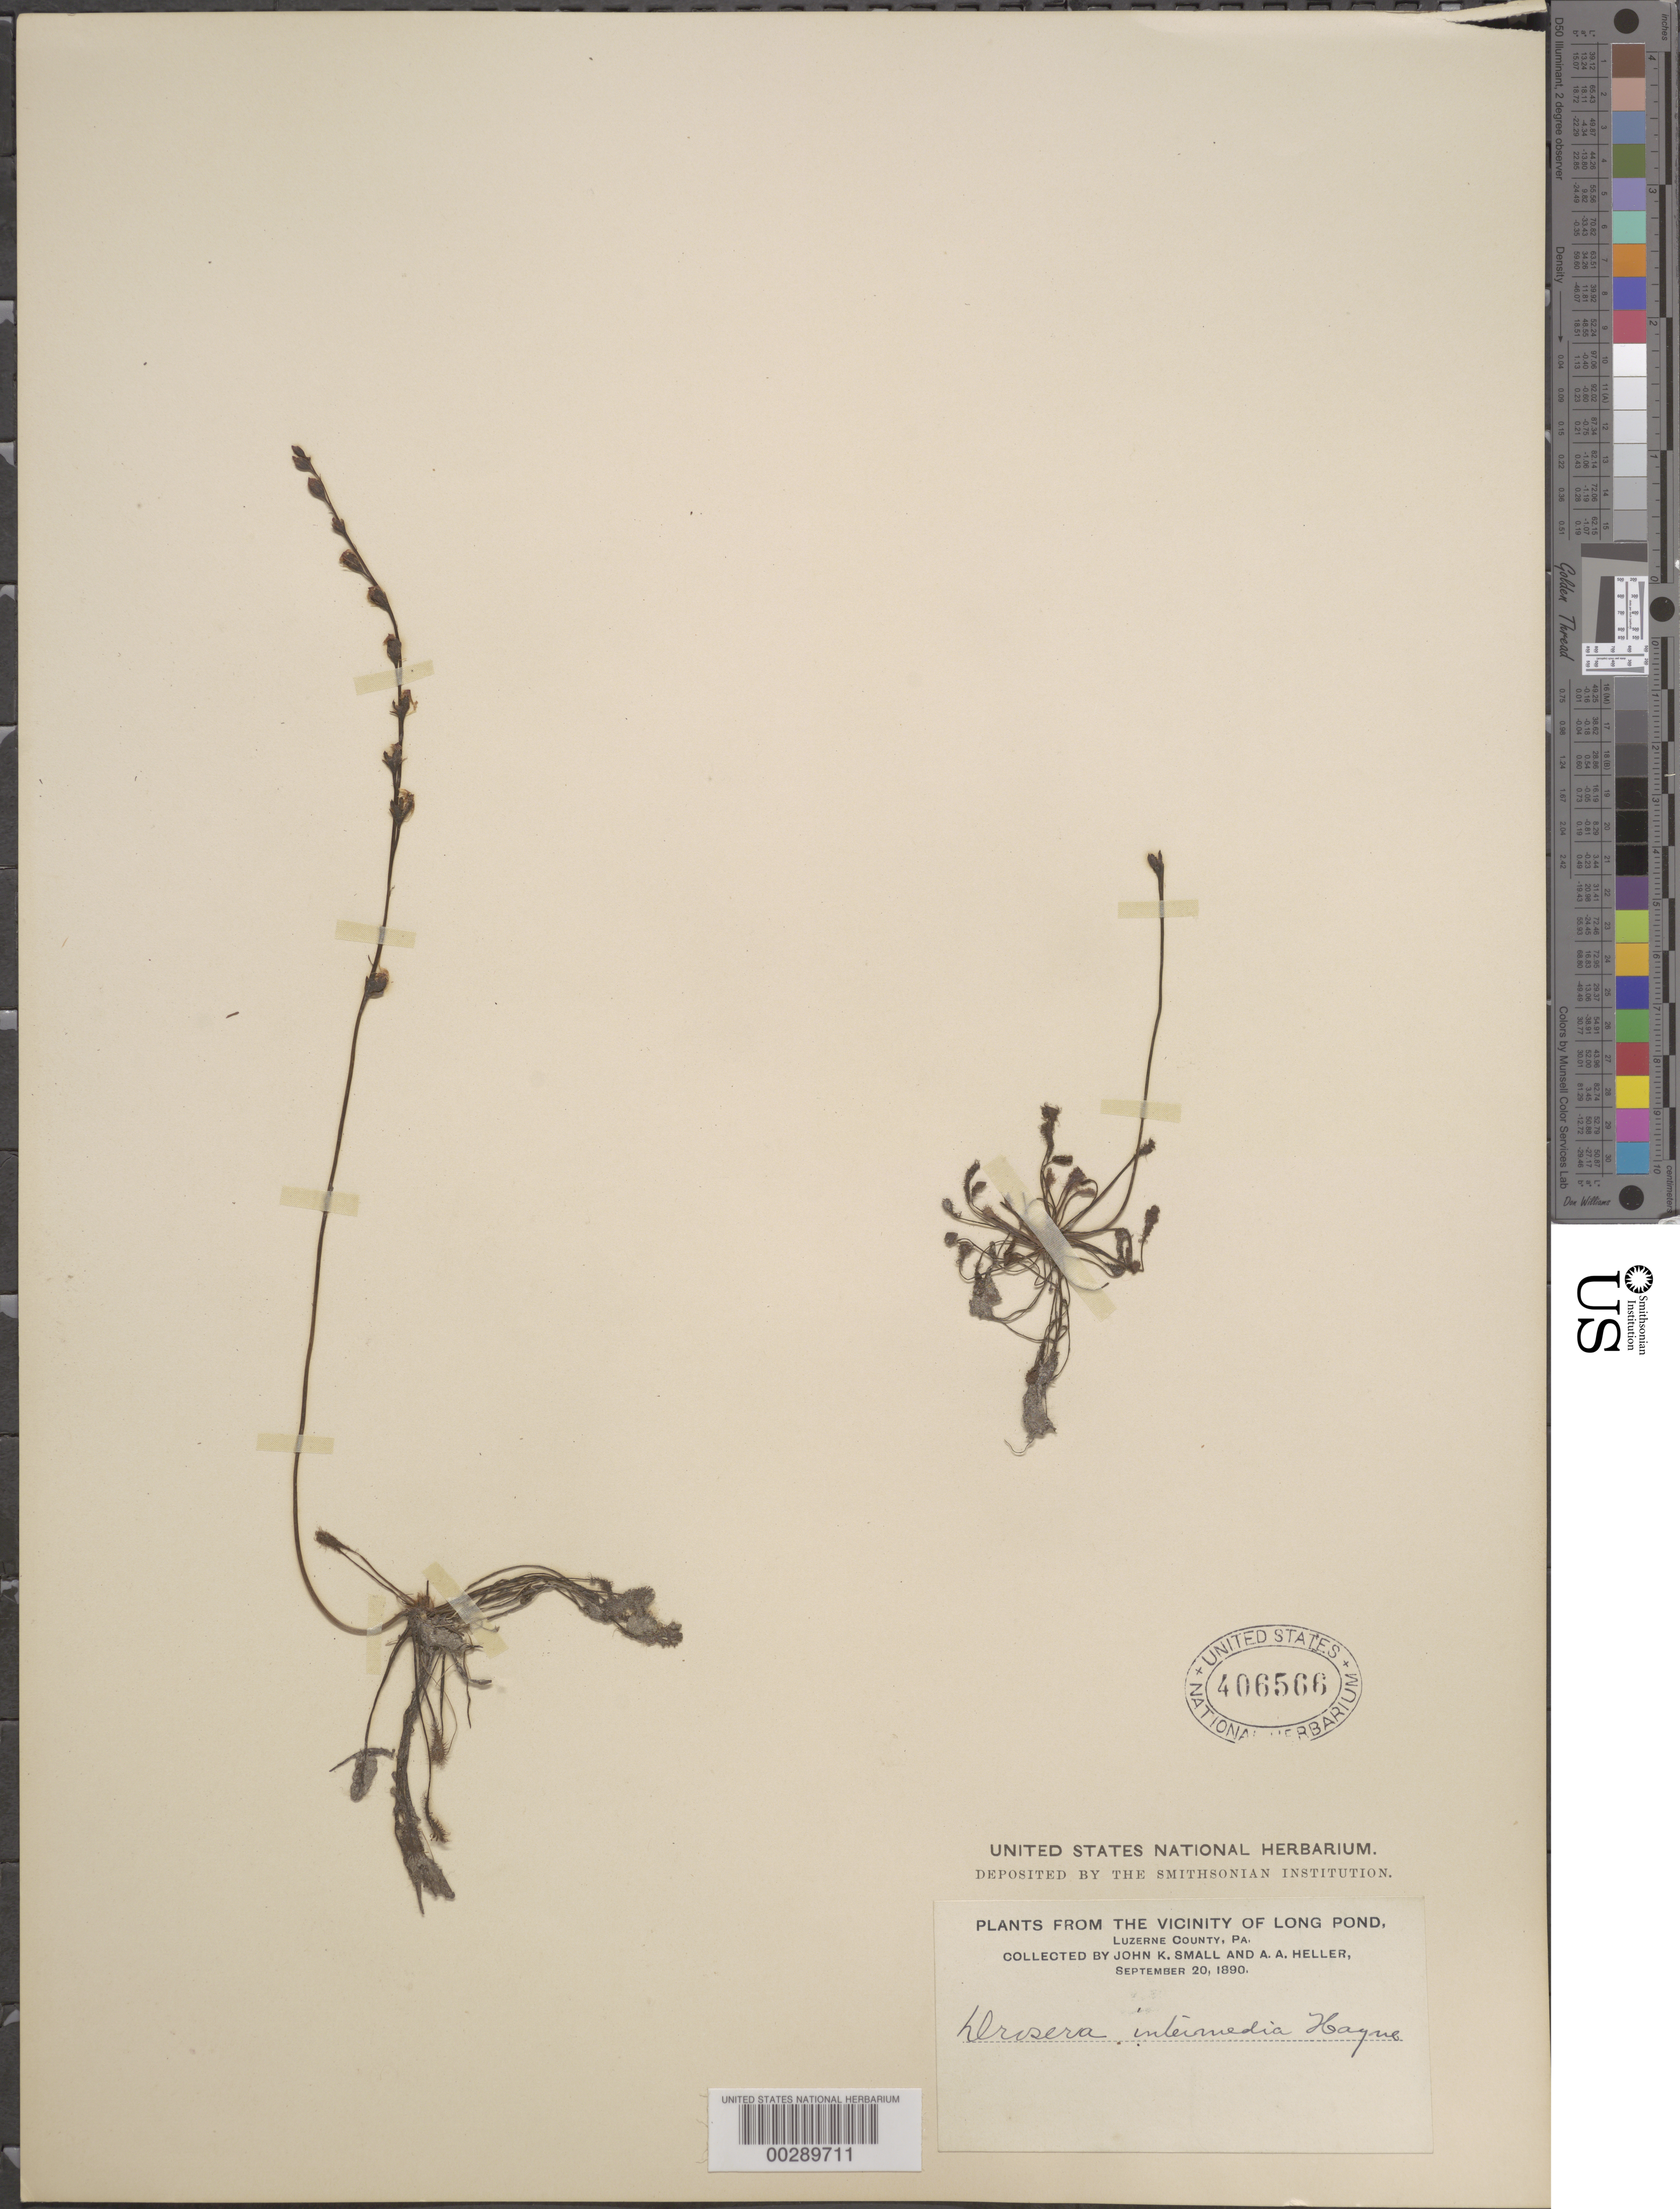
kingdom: Plantae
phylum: Tracheophyta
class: Magnoliopsida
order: Caryophyllales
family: Droseraceae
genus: Drosera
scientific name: Drosera intermedia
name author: Hayne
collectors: J. K. Small & A. A. Heller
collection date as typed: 20 Sep 1890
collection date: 1890-09-20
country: United States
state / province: Pennsylvania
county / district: Luzerne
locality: Vicinity of long pond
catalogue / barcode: US 406566